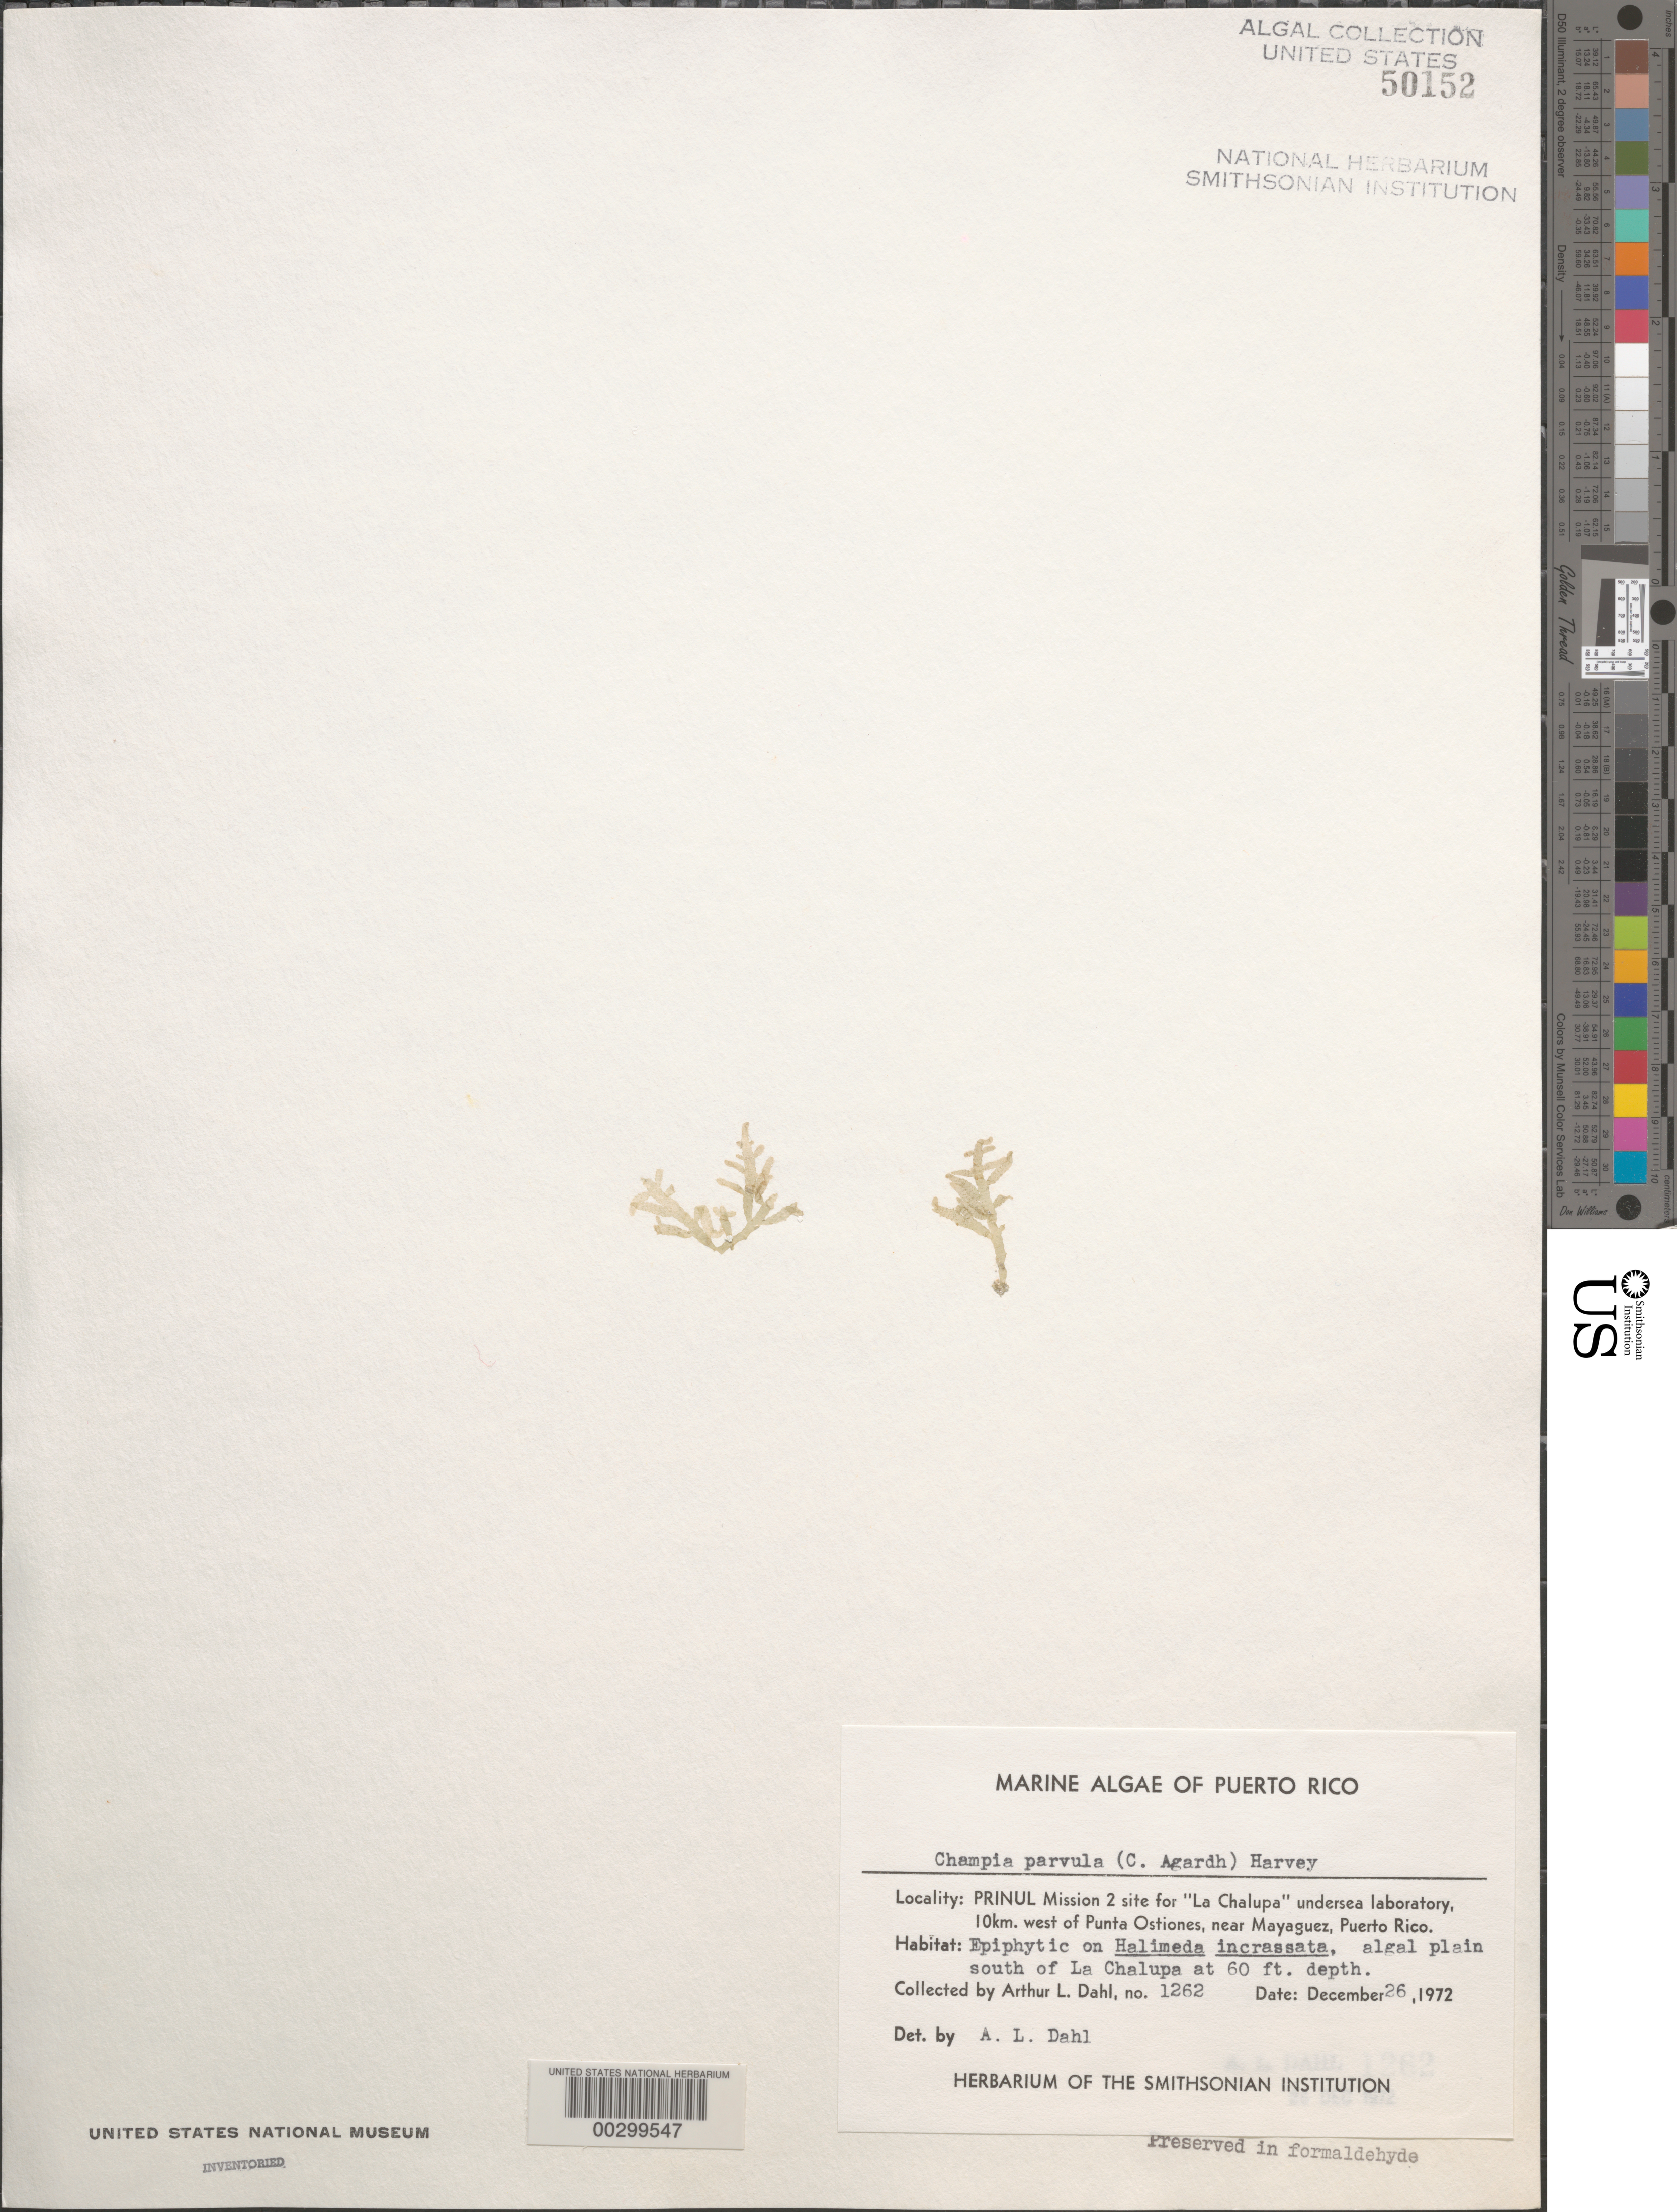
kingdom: Plantae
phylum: Rhodophyta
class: Florideophyceae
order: Rhodymeniales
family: Champiaceae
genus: Champia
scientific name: Champia parvula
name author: (C. Agardh) Harv.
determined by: Dahl, A. E.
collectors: A. Dahl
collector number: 1262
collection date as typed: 26 Dec 1972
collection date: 1972-12-26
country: Puerto Rico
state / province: Mayaguez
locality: La chalupa undersea laboratory, 10 km west of punta ostiones, near mayaguez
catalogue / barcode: US 50152